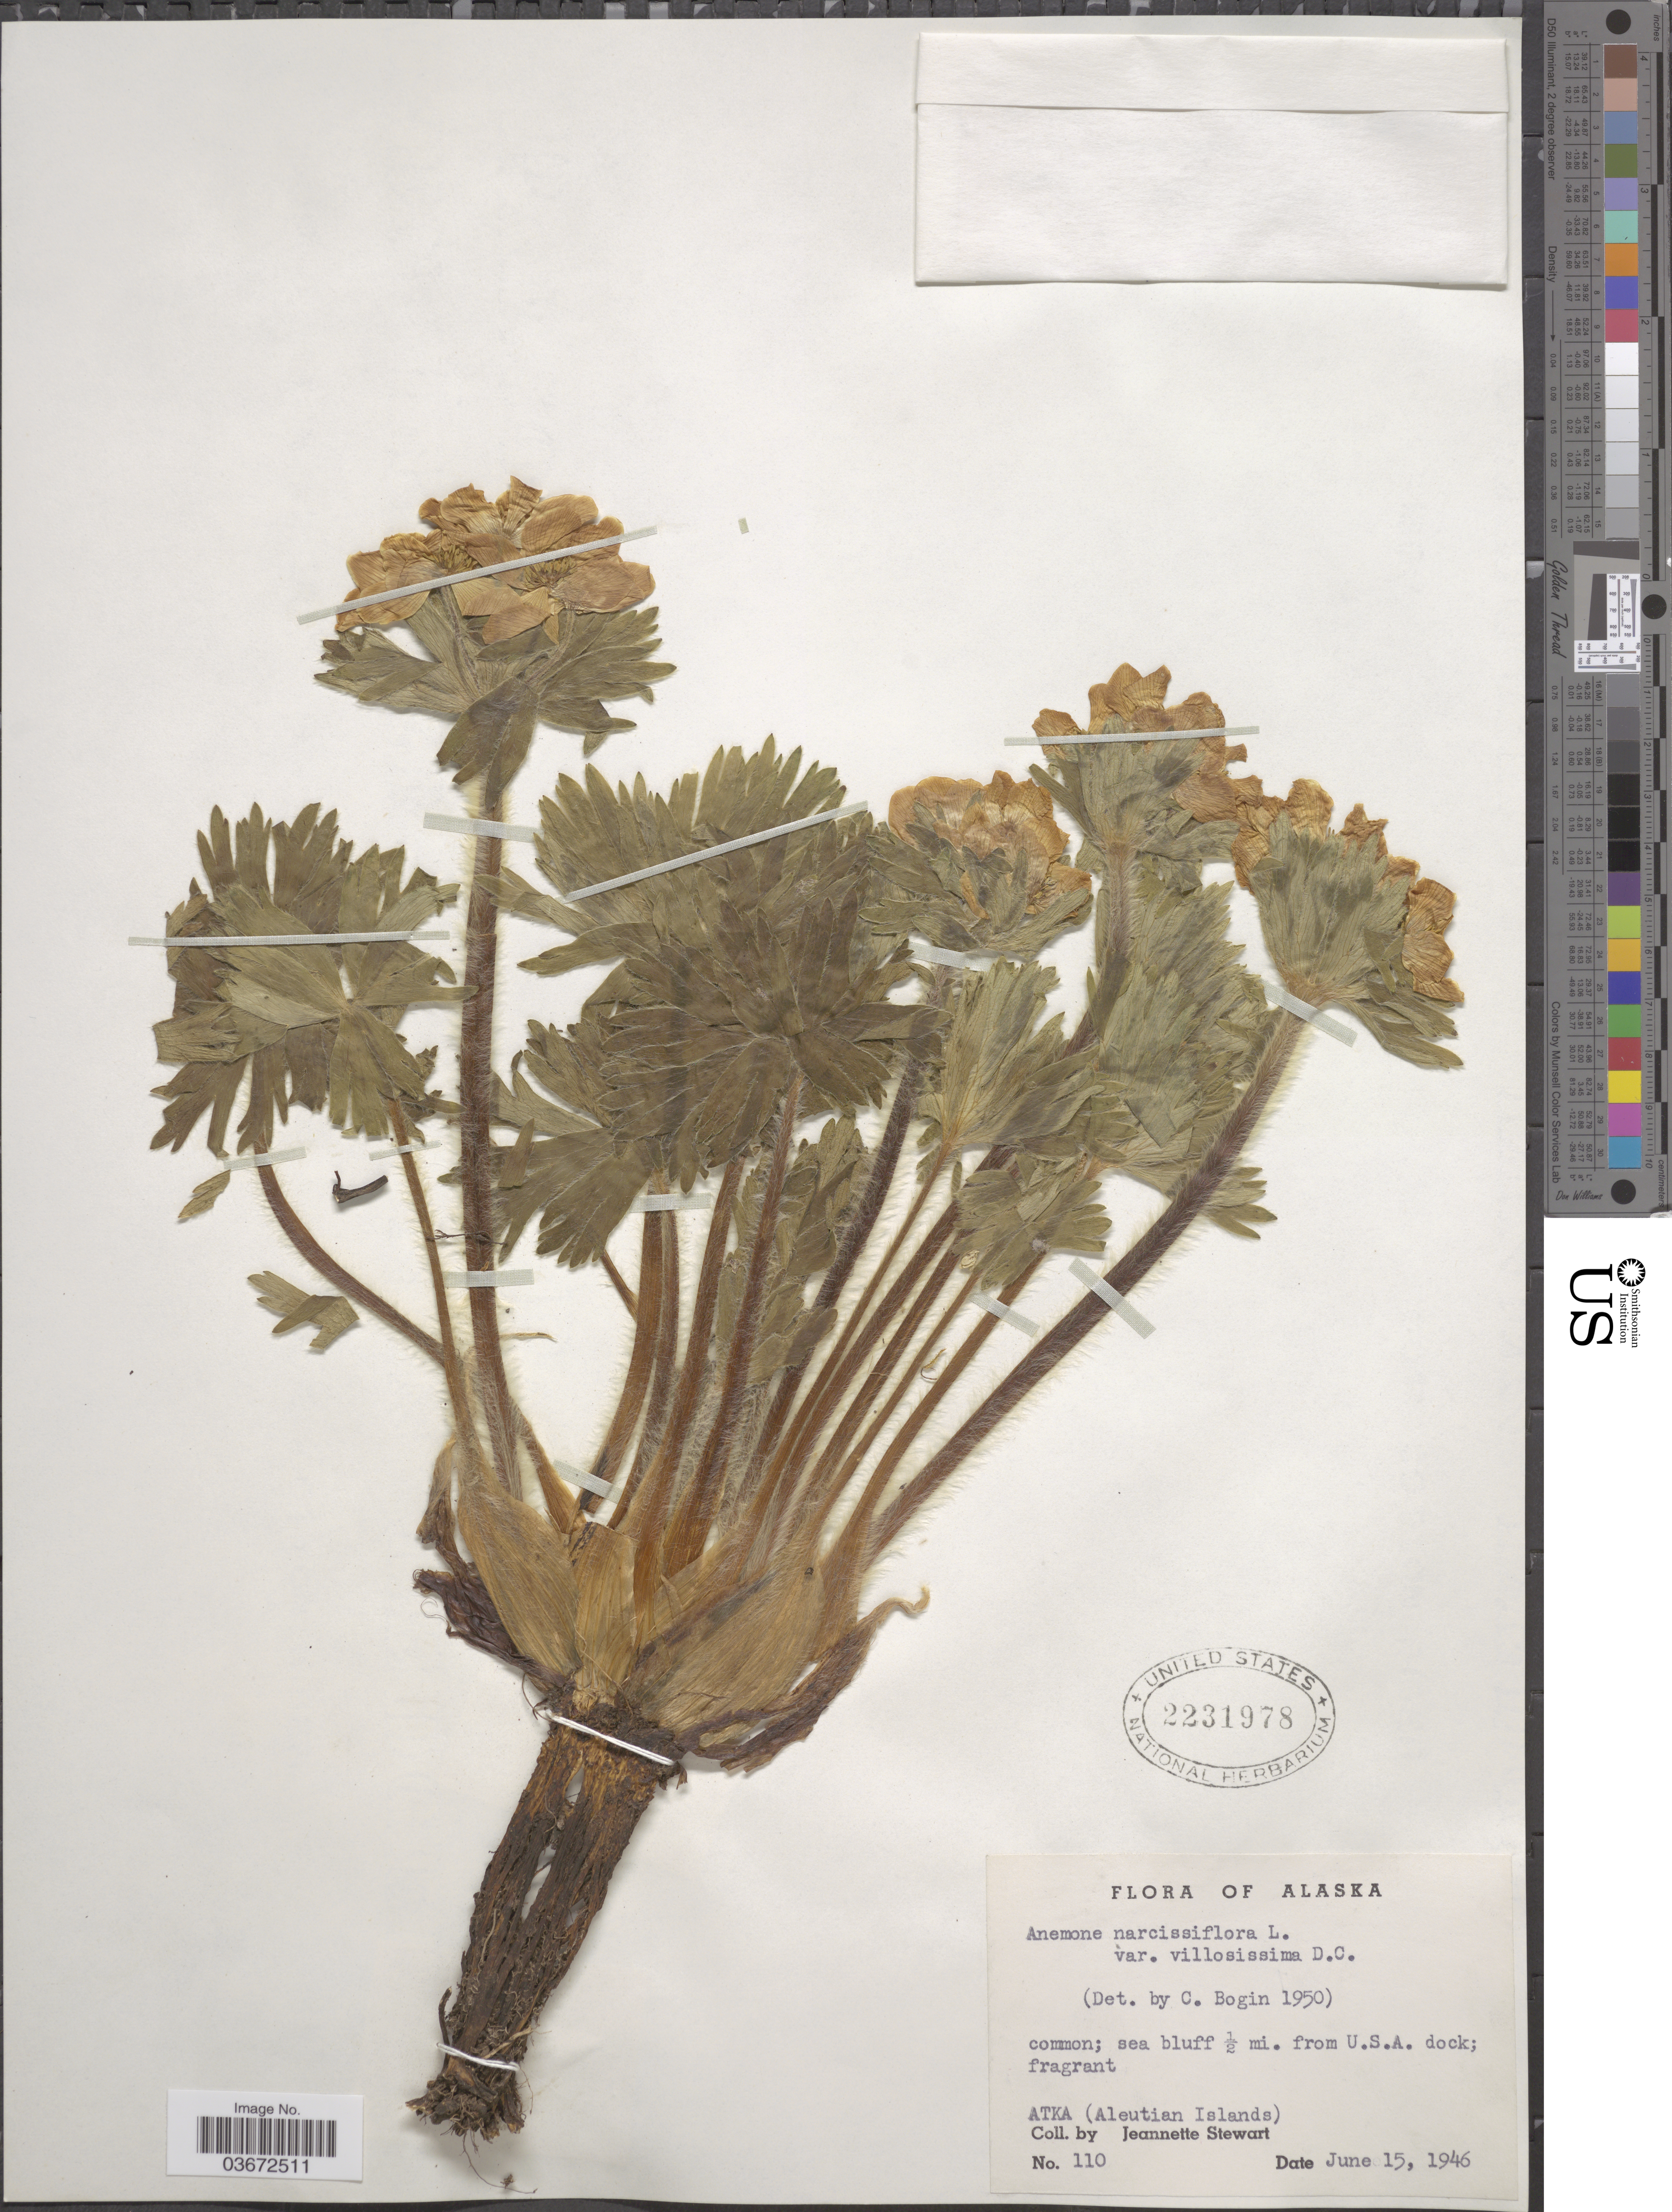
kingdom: Plantae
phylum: Tracheophyta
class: Magnoliopsida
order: Ranunculales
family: Ranunculaceae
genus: Anemone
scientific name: Anemone narcissiflora var. villosissima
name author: DC.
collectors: J. Stewart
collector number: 110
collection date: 1946-06-15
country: United States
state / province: Alaska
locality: Atka (Aleutian Islands). Sea bluff ½ mi. from U.S.A. dock.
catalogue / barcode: US 2231978